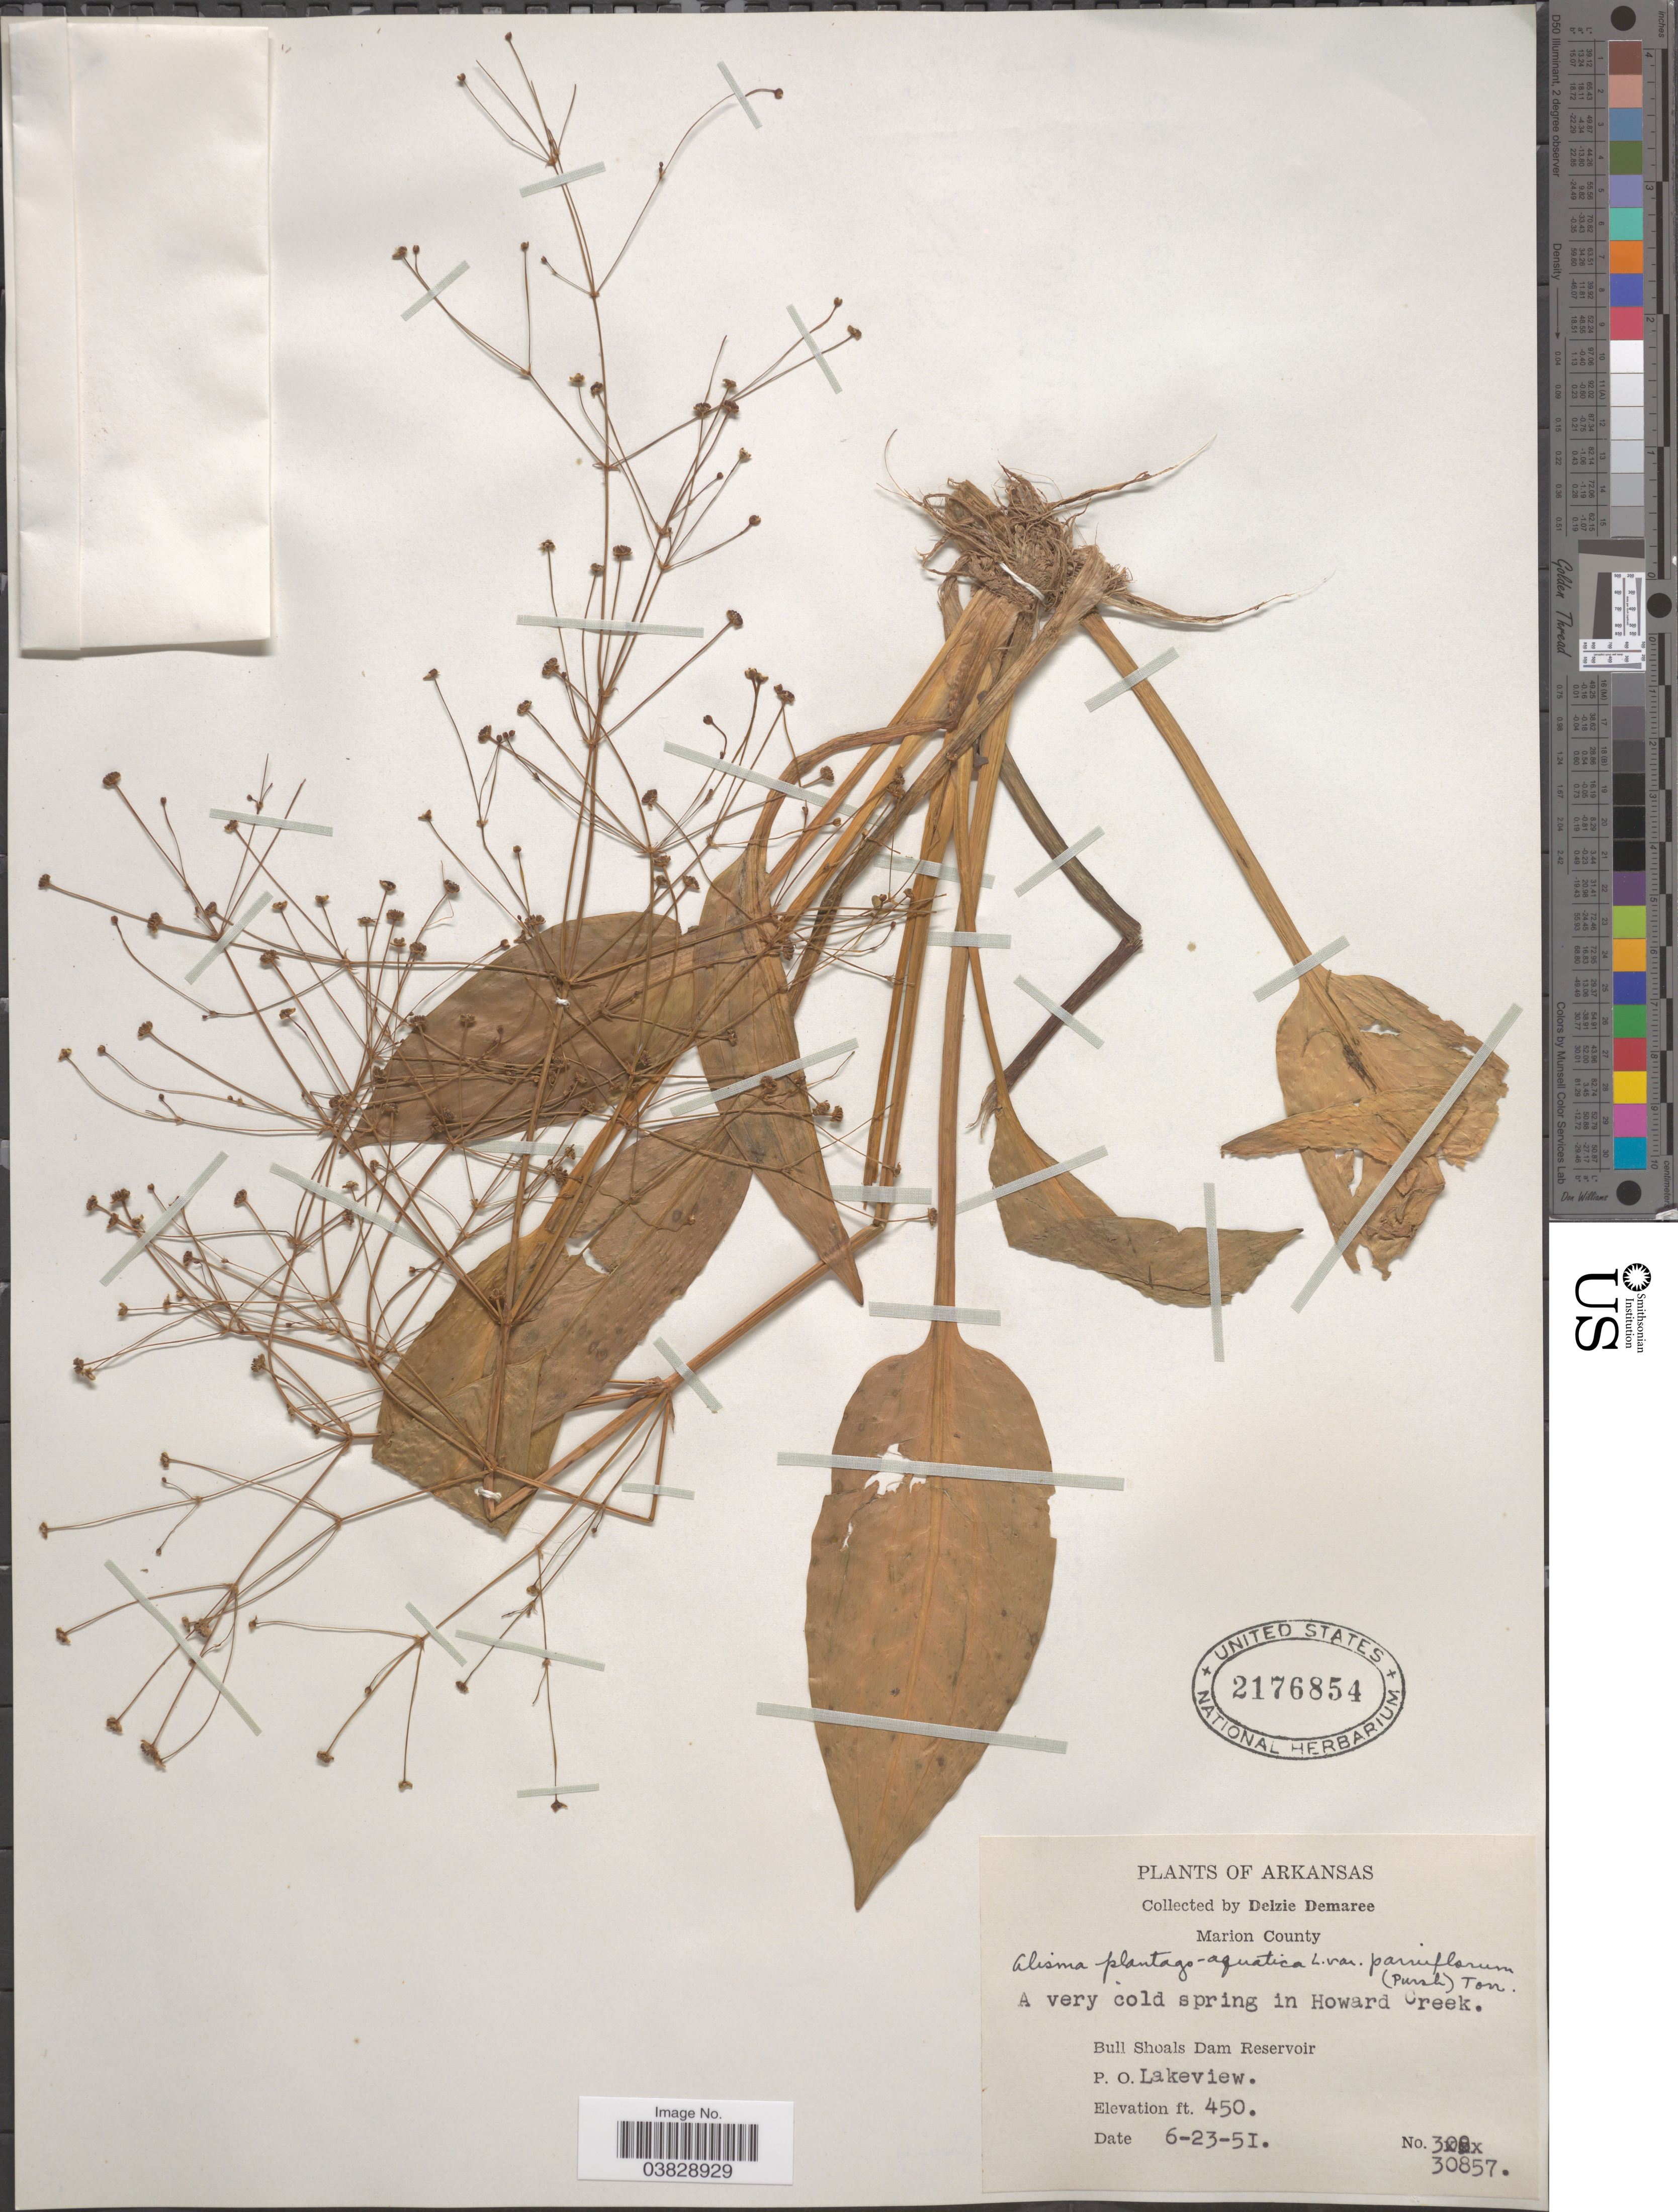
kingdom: Plantae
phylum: Tracheophyta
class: Liliopsida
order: Alismatales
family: Alismataceae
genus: Alisma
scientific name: Alisma plantago-aquatica var. parviflorum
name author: (Pursh) Torr.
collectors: D. Demaree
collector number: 30857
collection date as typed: Transcribed d/m/y: 23/6/51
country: United States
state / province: Arkansas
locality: Marion County. In Howard Creek. Bull Shoals Dam Reservoir. P.O. Lakeview.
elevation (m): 137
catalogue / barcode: US 2176854